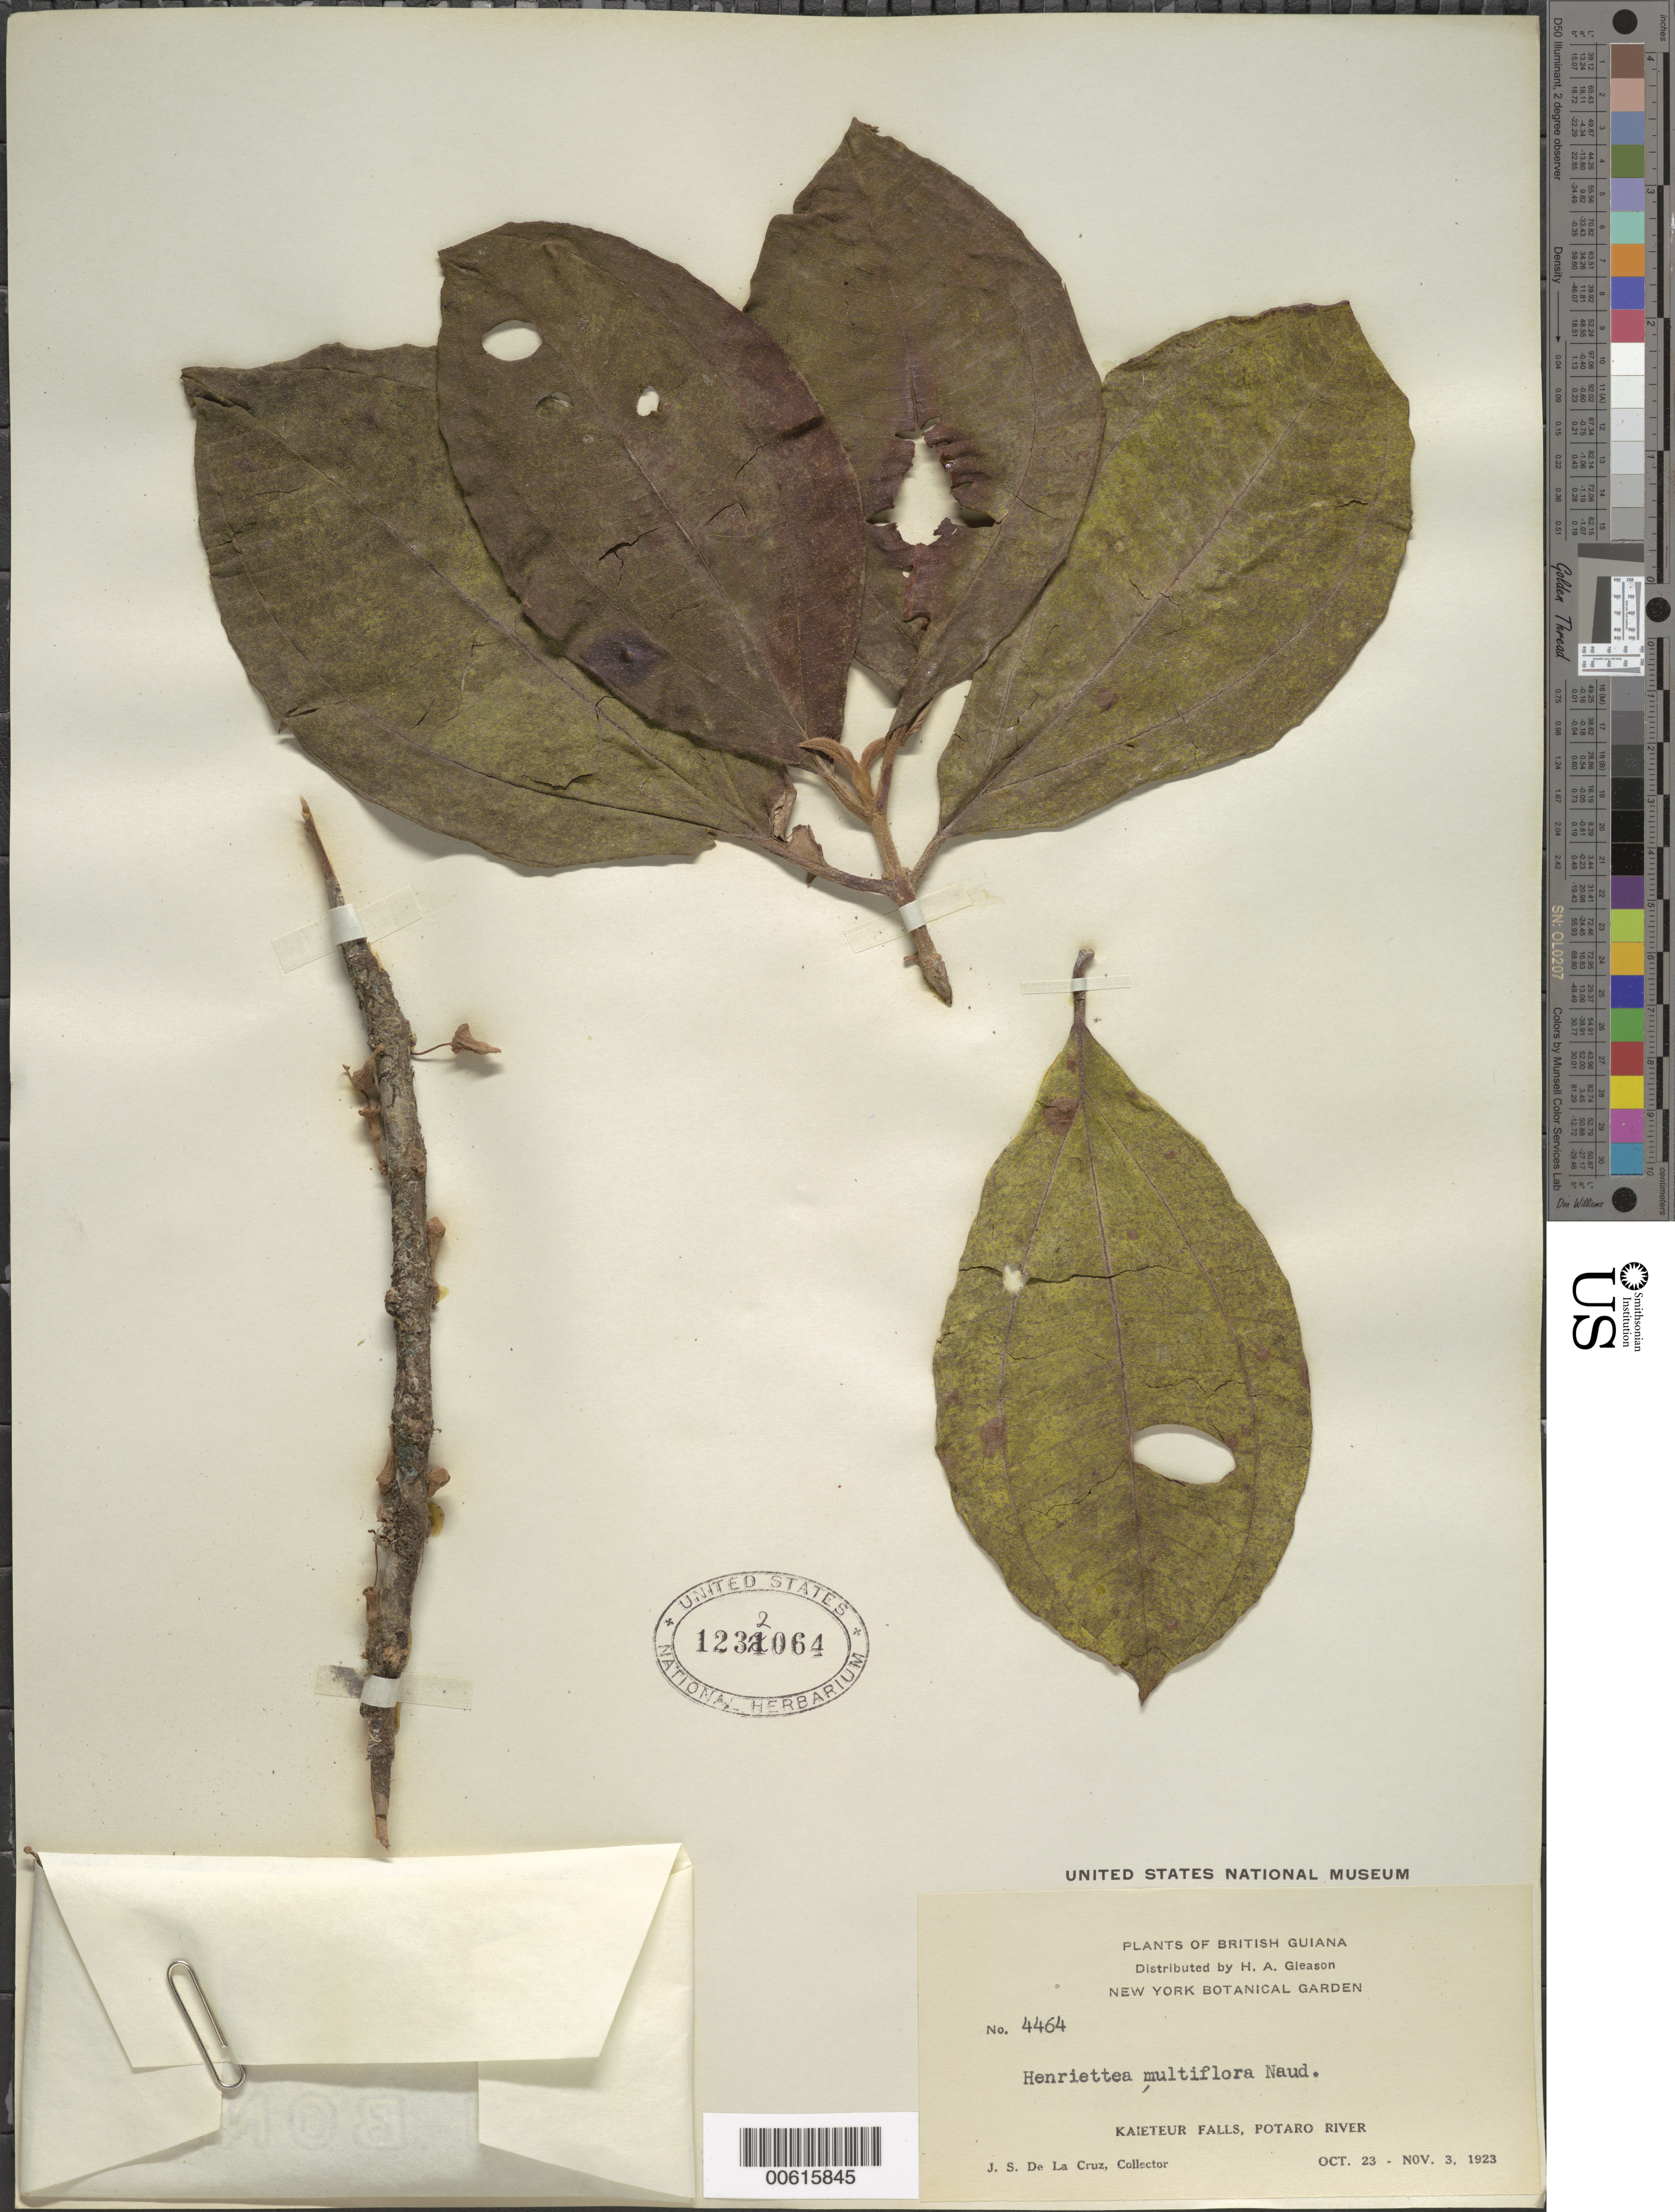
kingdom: Plantae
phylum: Tracheophyta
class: Magnoliopsida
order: Myrtales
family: Melastomataceae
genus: Henriettea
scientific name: Henriettea multiflora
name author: Naudin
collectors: J. S. de la Cruz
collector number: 4464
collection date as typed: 23-Oct-23 to 3-Nov-23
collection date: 1923-10-23/1923-11-03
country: Guyana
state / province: Potaro-Siparuni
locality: Kaieteur Falls, Potaro R.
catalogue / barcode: US 1232064